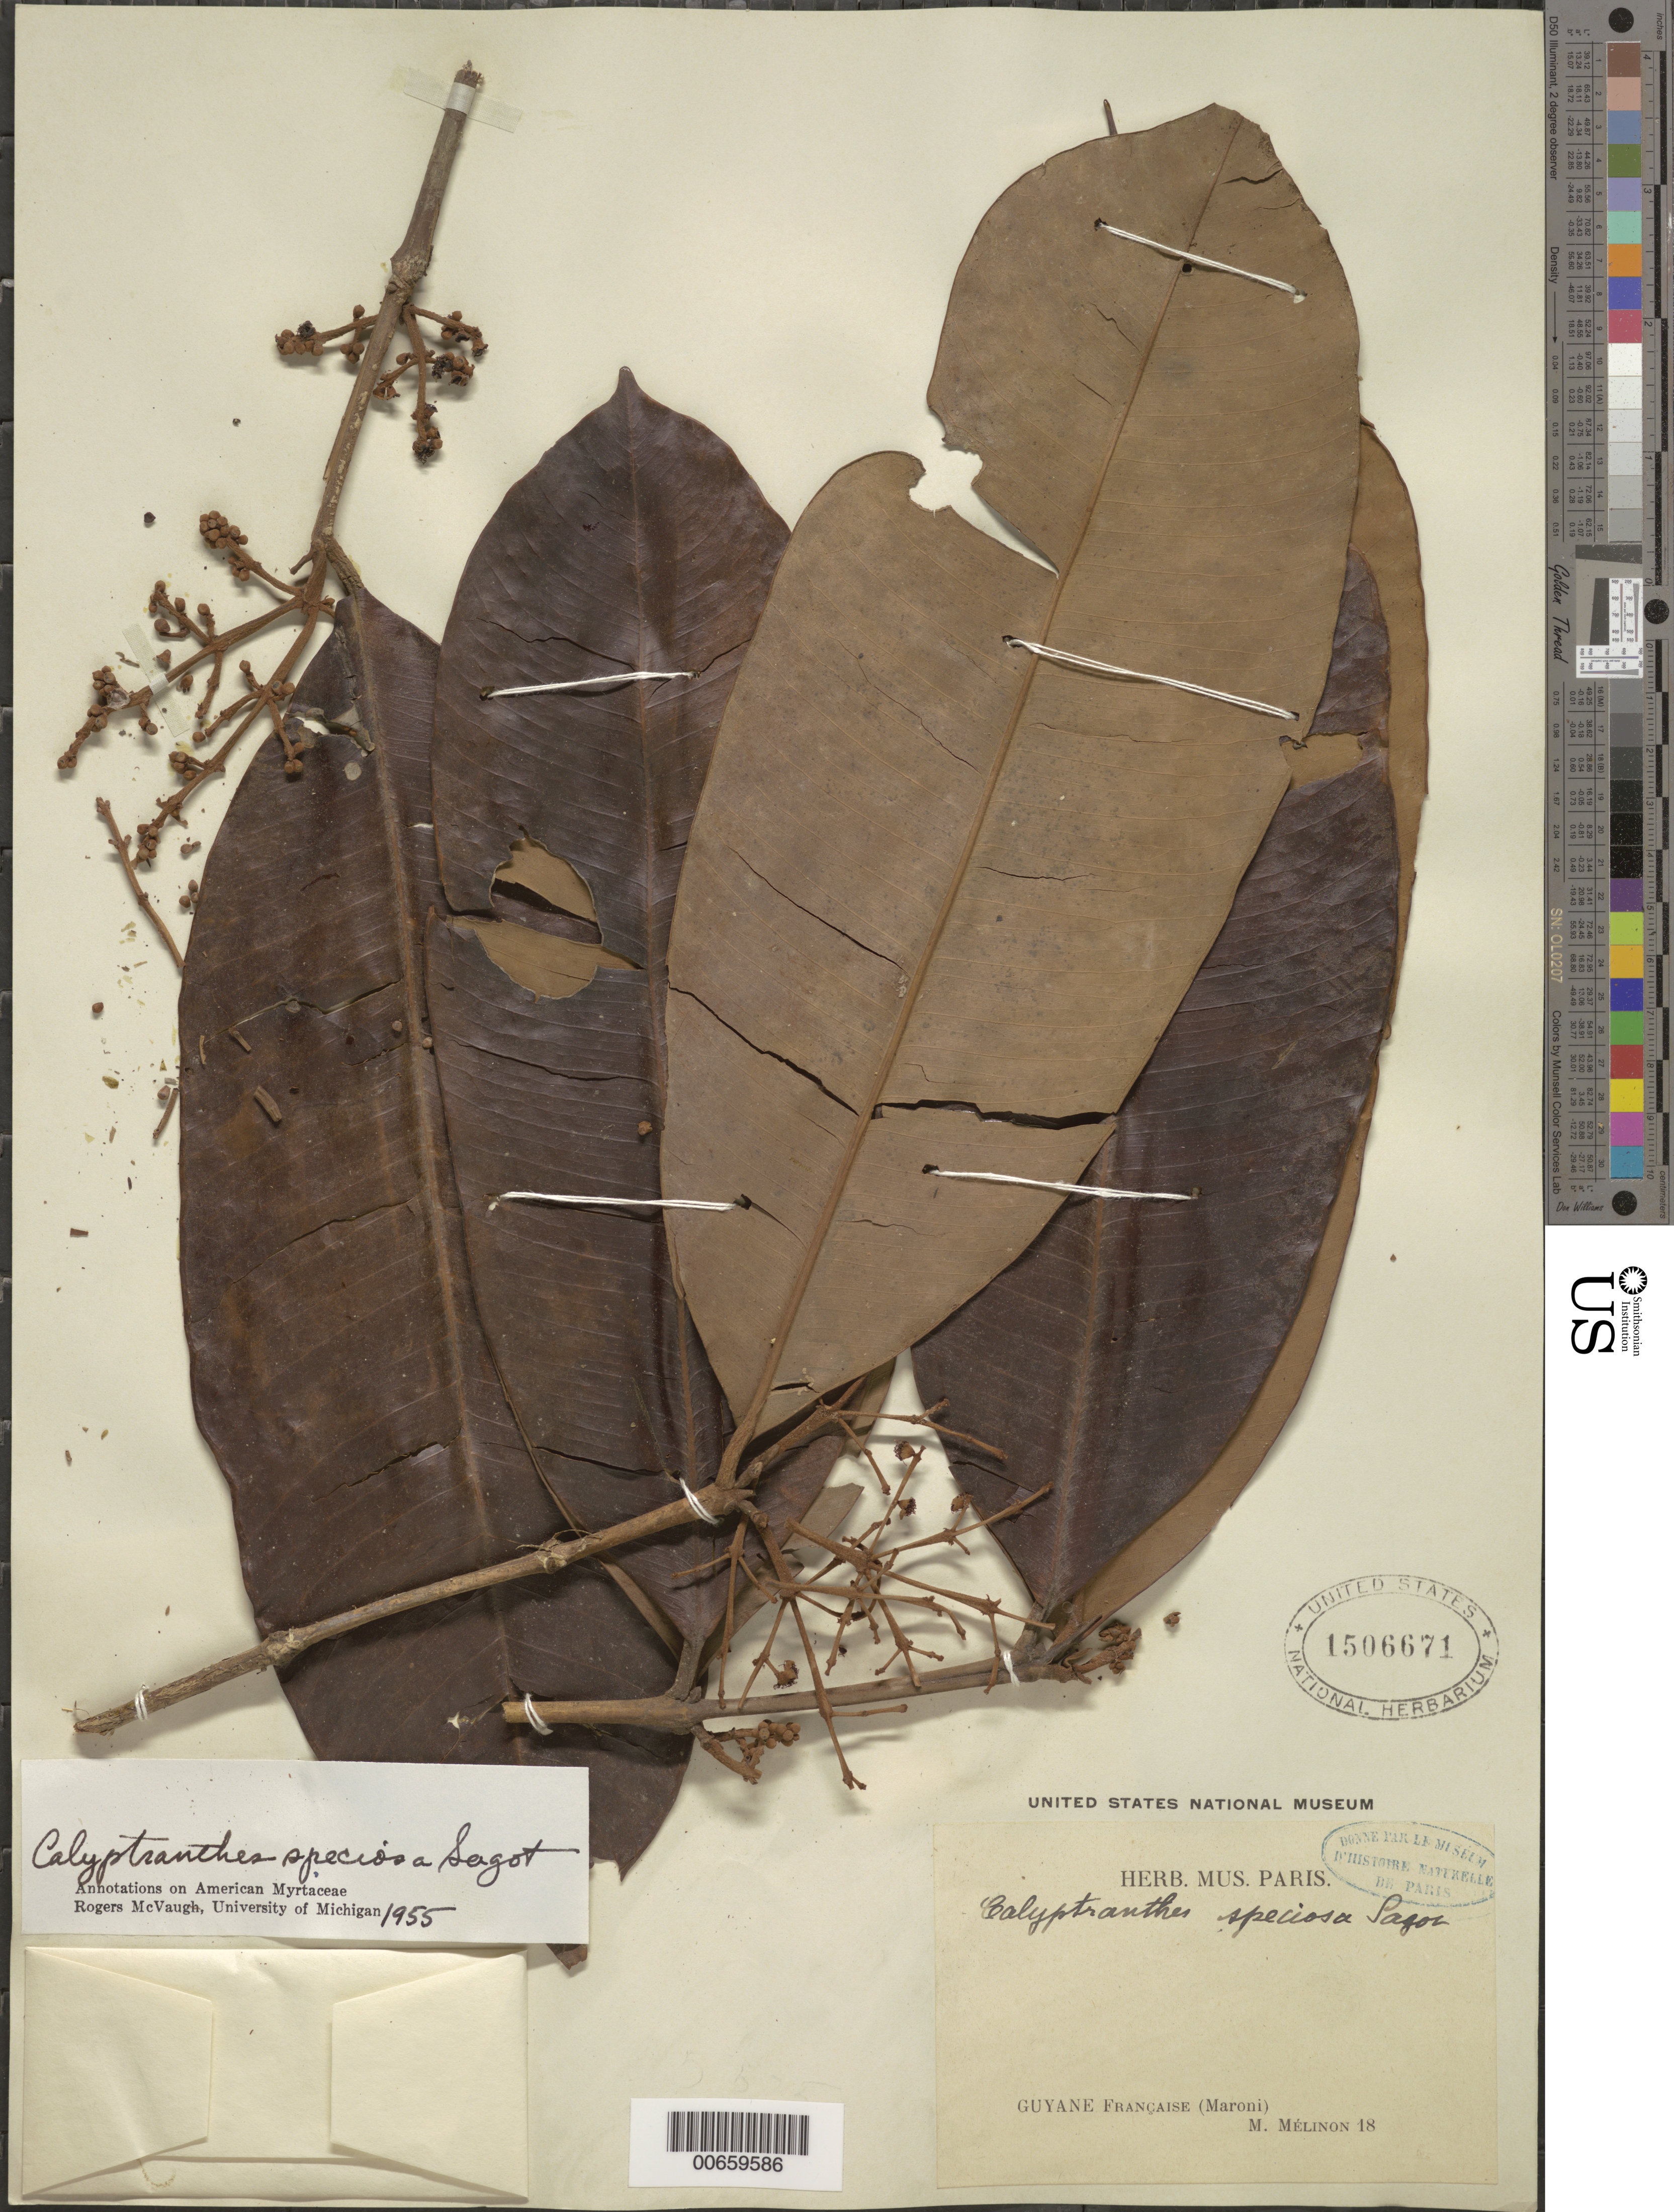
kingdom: Plantae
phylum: Tracheophyta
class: Magnoliopsida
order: Myrtales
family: Myrtaceae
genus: Myrcia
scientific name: Myrcia neospeciosa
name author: A.R. Lourenço & E. Lucas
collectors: E. Mélinon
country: French Guiana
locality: Maroni R.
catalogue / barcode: US 1506671